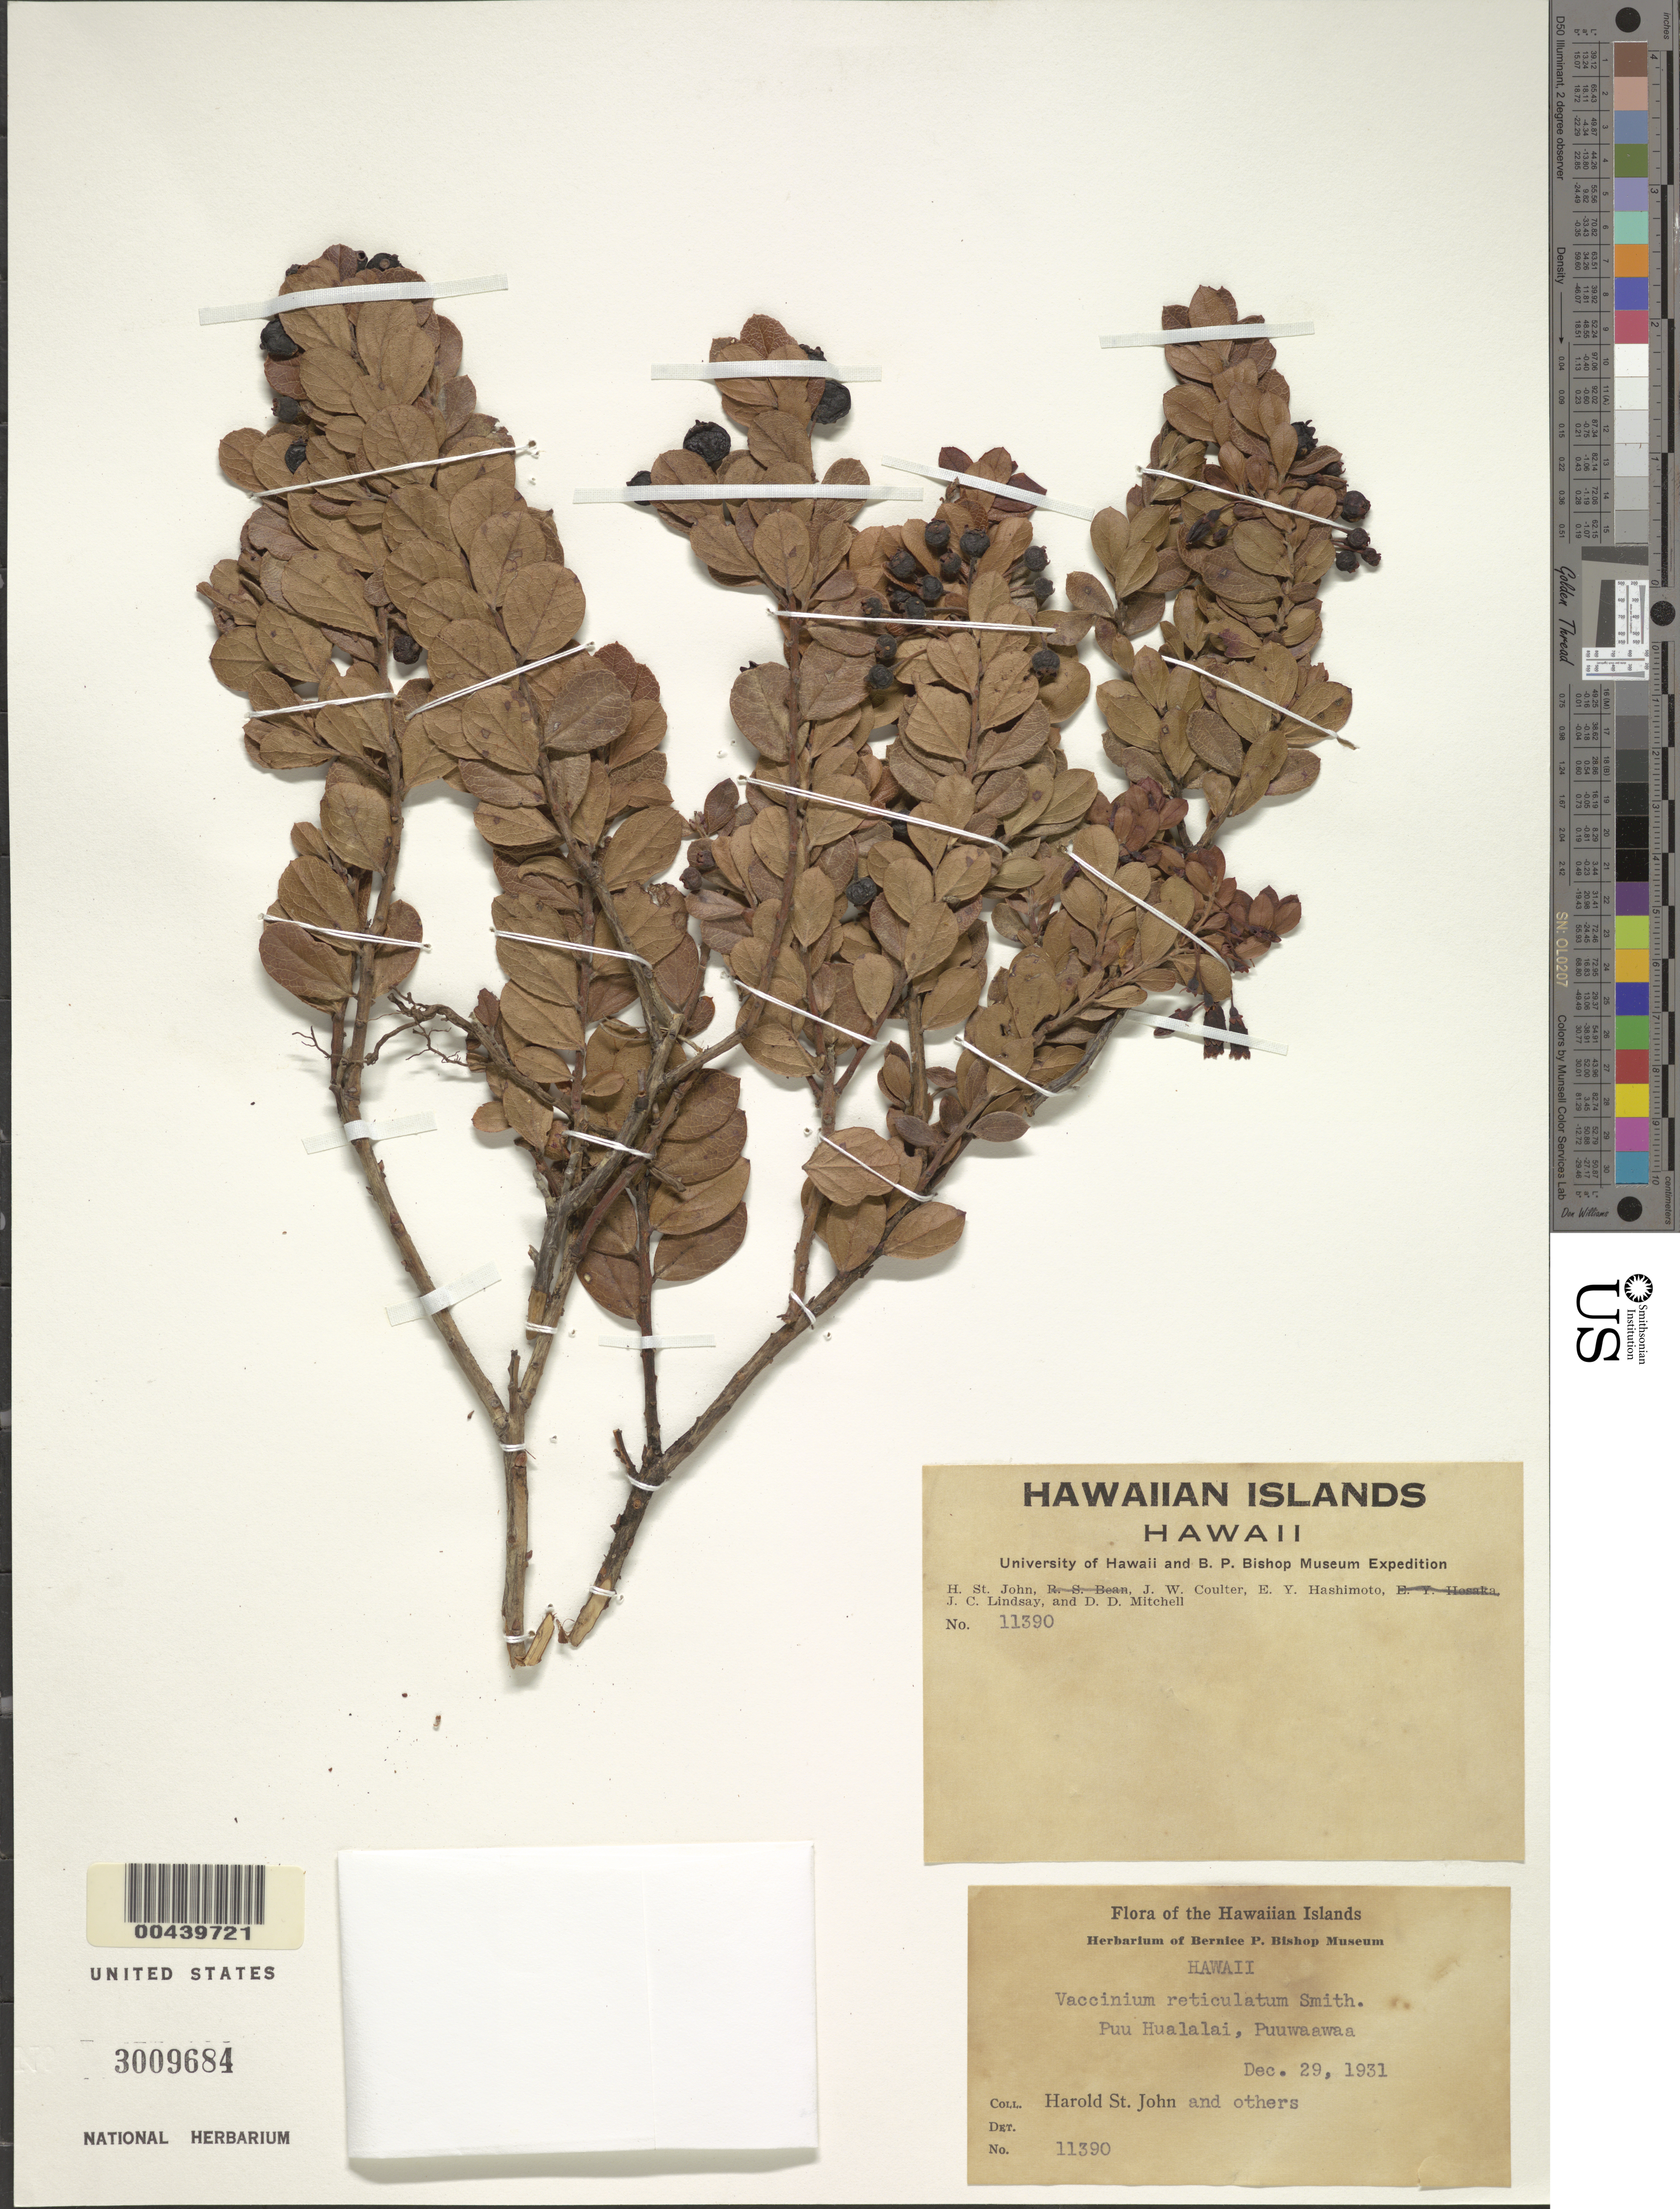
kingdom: Plantae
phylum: Tracheophyta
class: Magnoliopsida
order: Ericales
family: Ericaceae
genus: Vaccinium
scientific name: Vaccinium reticulatum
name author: Sm.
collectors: H. St. John, J. W. Coulter & E. Hashimoto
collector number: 11390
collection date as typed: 29 Dec 1931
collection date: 1931-12-29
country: United States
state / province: Hawaii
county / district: Hawaii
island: Hawaii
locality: Pu'u Hualalai, Pu'uwa'awa'a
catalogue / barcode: US 3009684